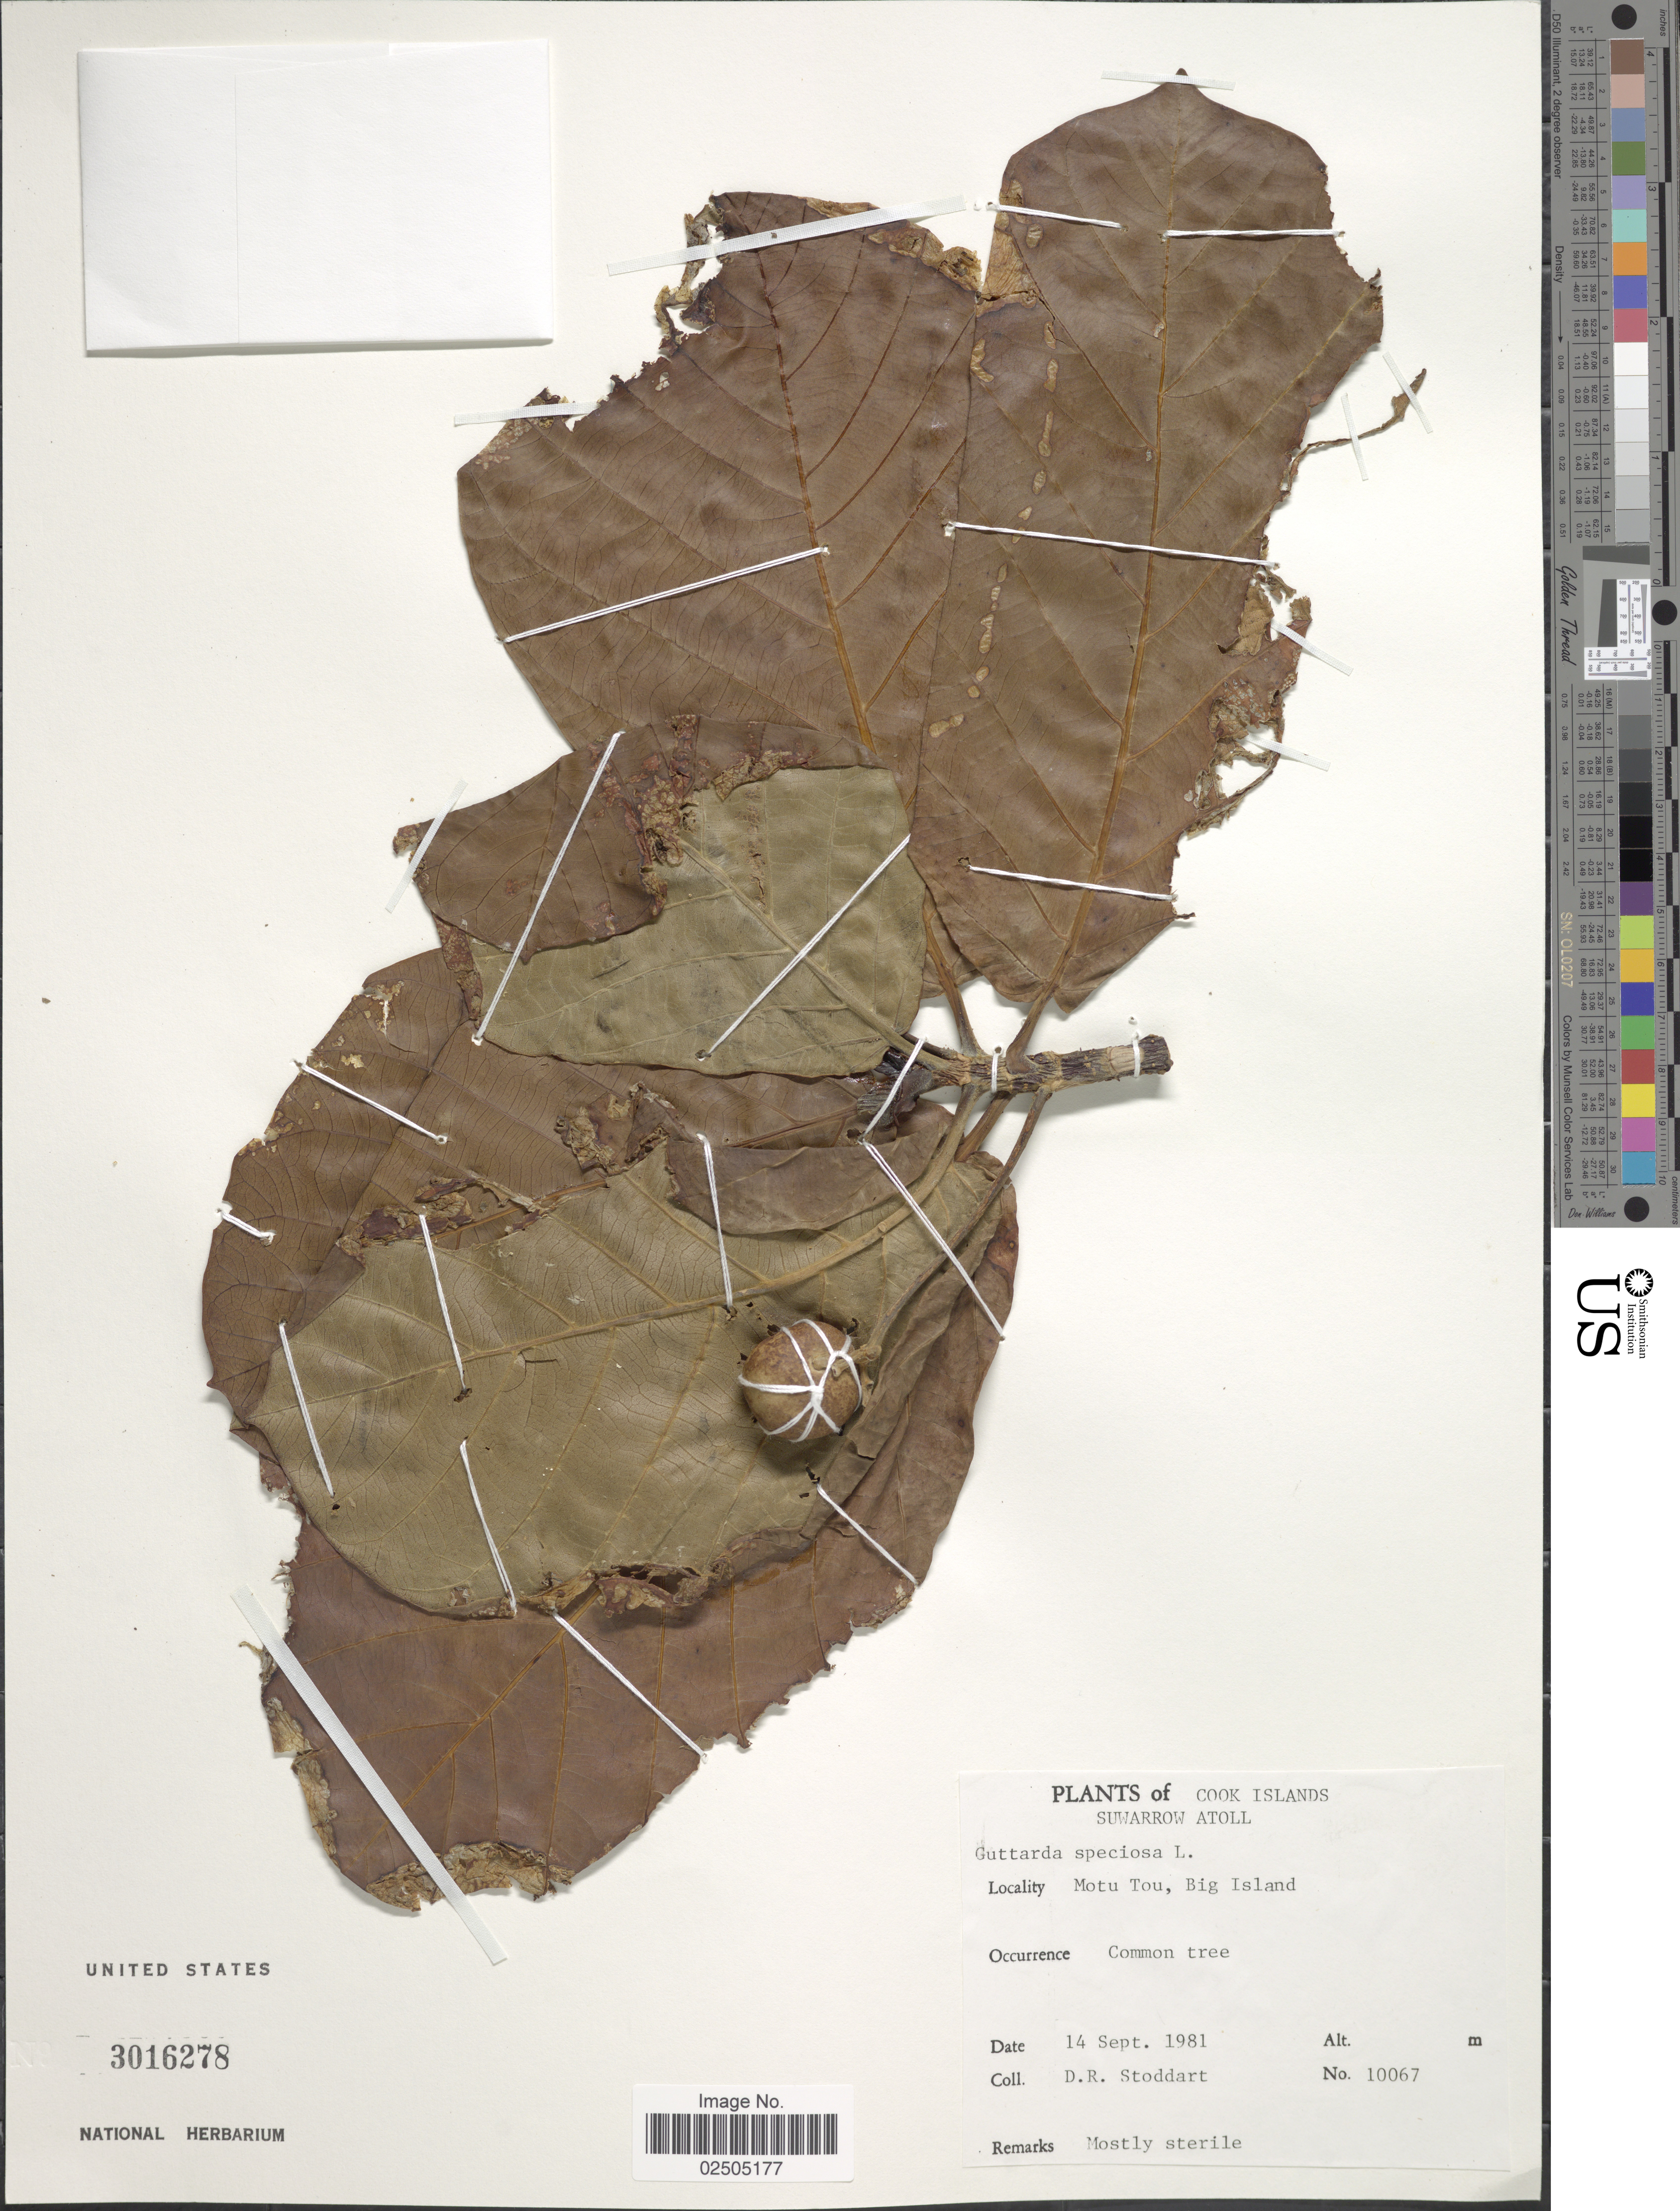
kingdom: Plantae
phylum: Tracheophyta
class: Magnoliopsida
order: Gentianales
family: Rubiaceae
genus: Guettarda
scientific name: Guettarda speciosa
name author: L.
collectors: D. R. Stoddart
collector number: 10067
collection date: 1981-09-14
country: Cook Islands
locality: Suwarrow Atoll, Motu Tou, Big Island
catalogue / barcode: US 3016278